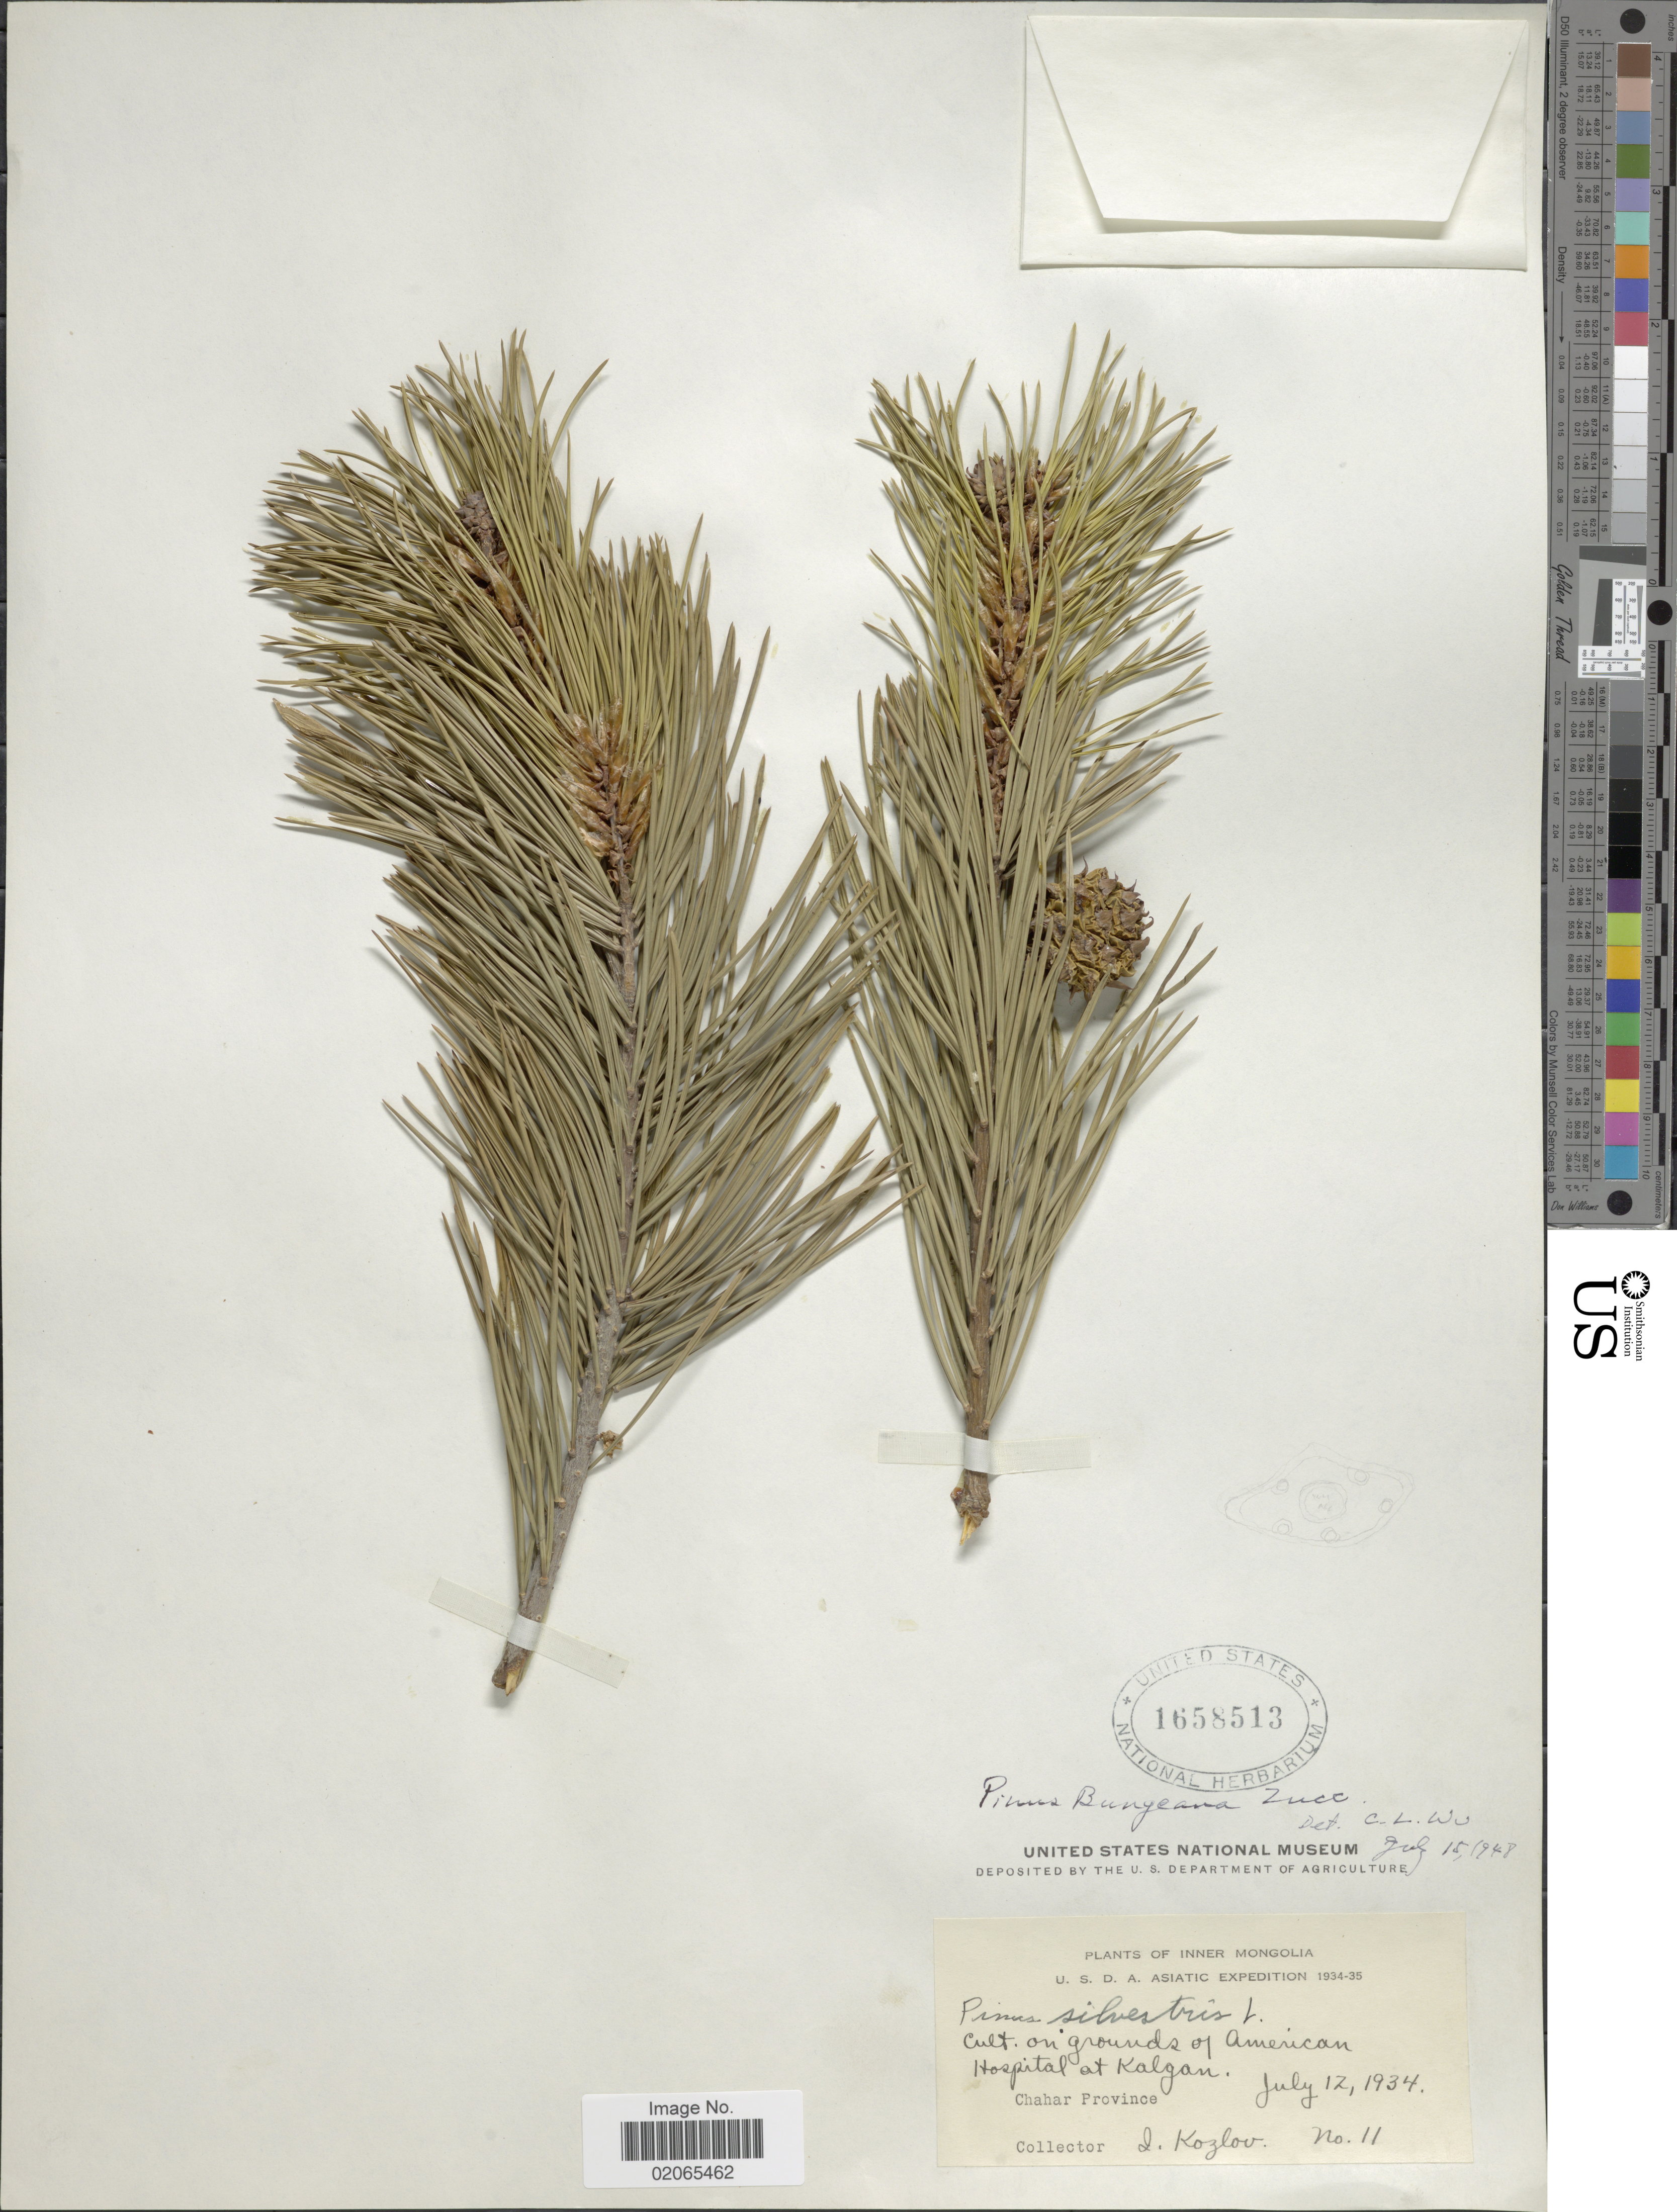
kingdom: Plantae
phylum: Tracheophyta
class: Pinopsida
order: Pinales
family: Pinaceae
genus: Pinus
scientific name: Pinus bungeana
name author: Zucc. ex Endl.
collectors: I. Kozlov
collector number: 11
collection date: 1934-07-12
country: China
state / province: Nei Monggol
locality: Cutl. on grounds of American Hospital at Kalgan, Chahar Province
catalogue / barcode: US 1658513